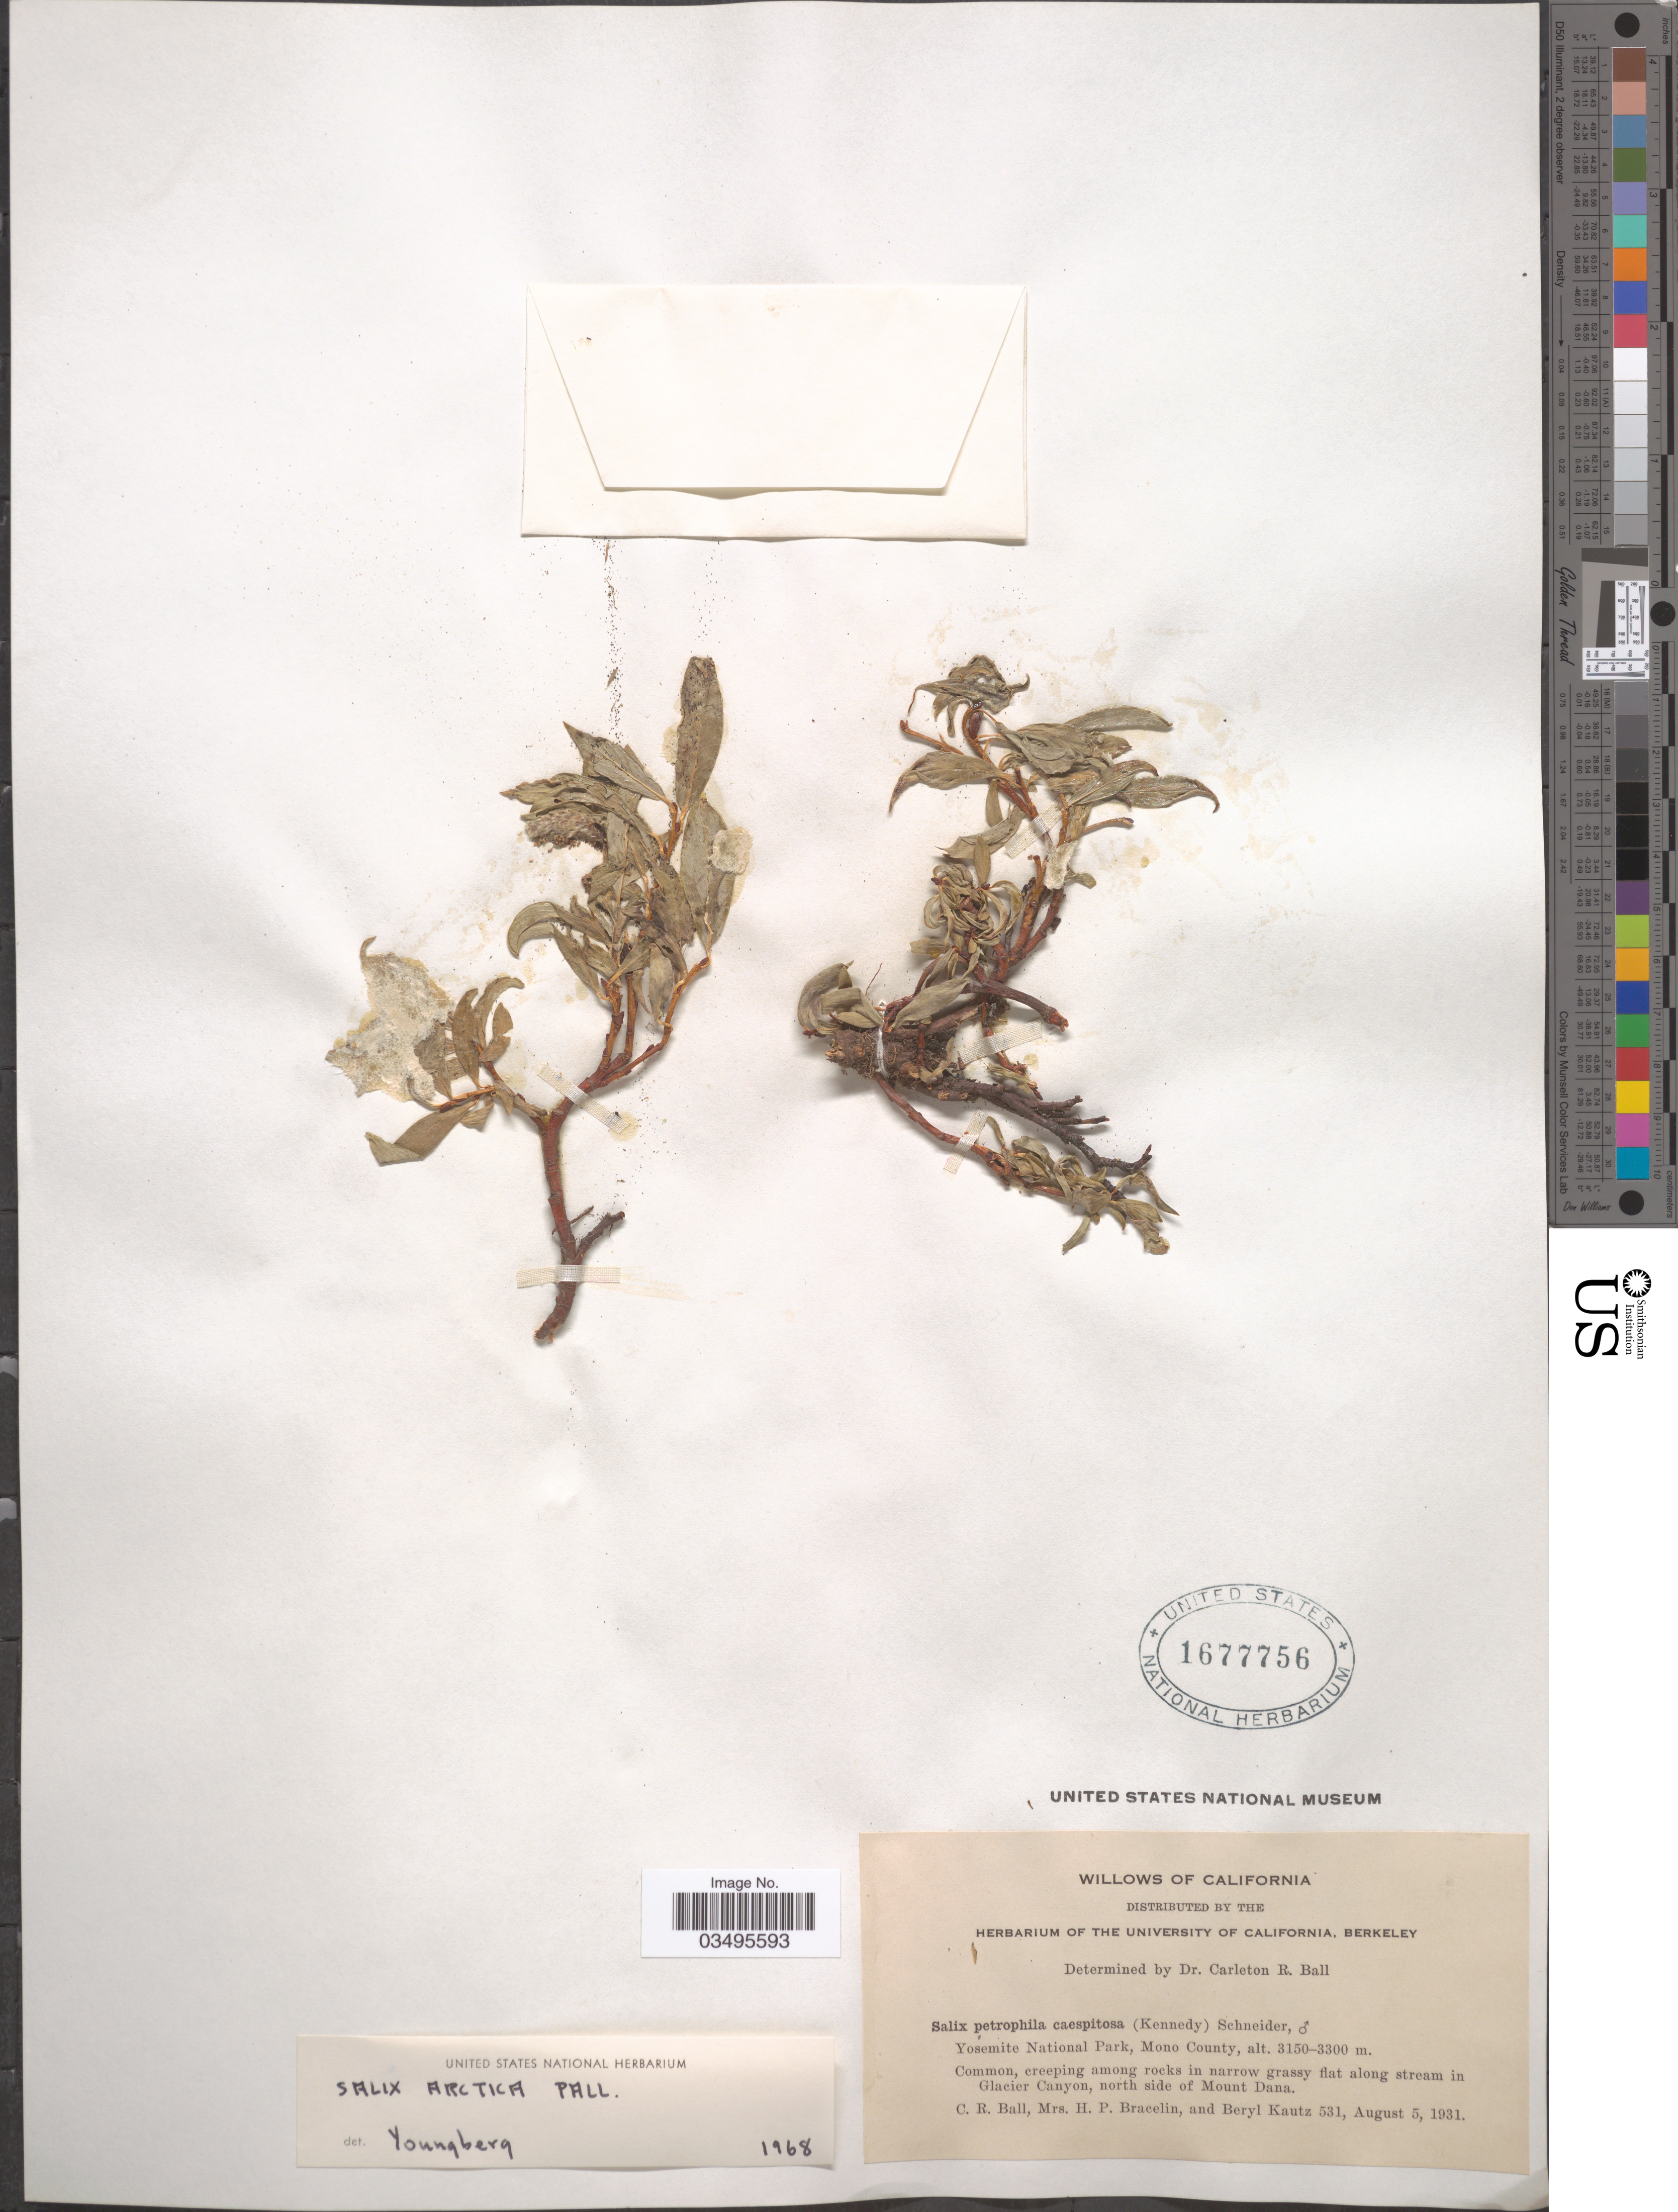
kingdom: Plantae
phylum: Tracheophyta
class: Magnoliopsida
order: Malpighiales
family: Salicaceae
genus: Salix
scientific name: Salix arctica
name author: Pall.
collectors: C. R. Ball, H. Bracelin & B. Kautz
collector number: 531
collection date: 1931-08-05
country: United States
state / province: California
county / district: Mono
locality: Yosemite National Park, Mono County. Common, creeping among rocks in narrow grassy flat along stream in Glacier Canyon, north side of Mount Dana.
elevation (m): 3150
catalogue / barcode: US 1677756